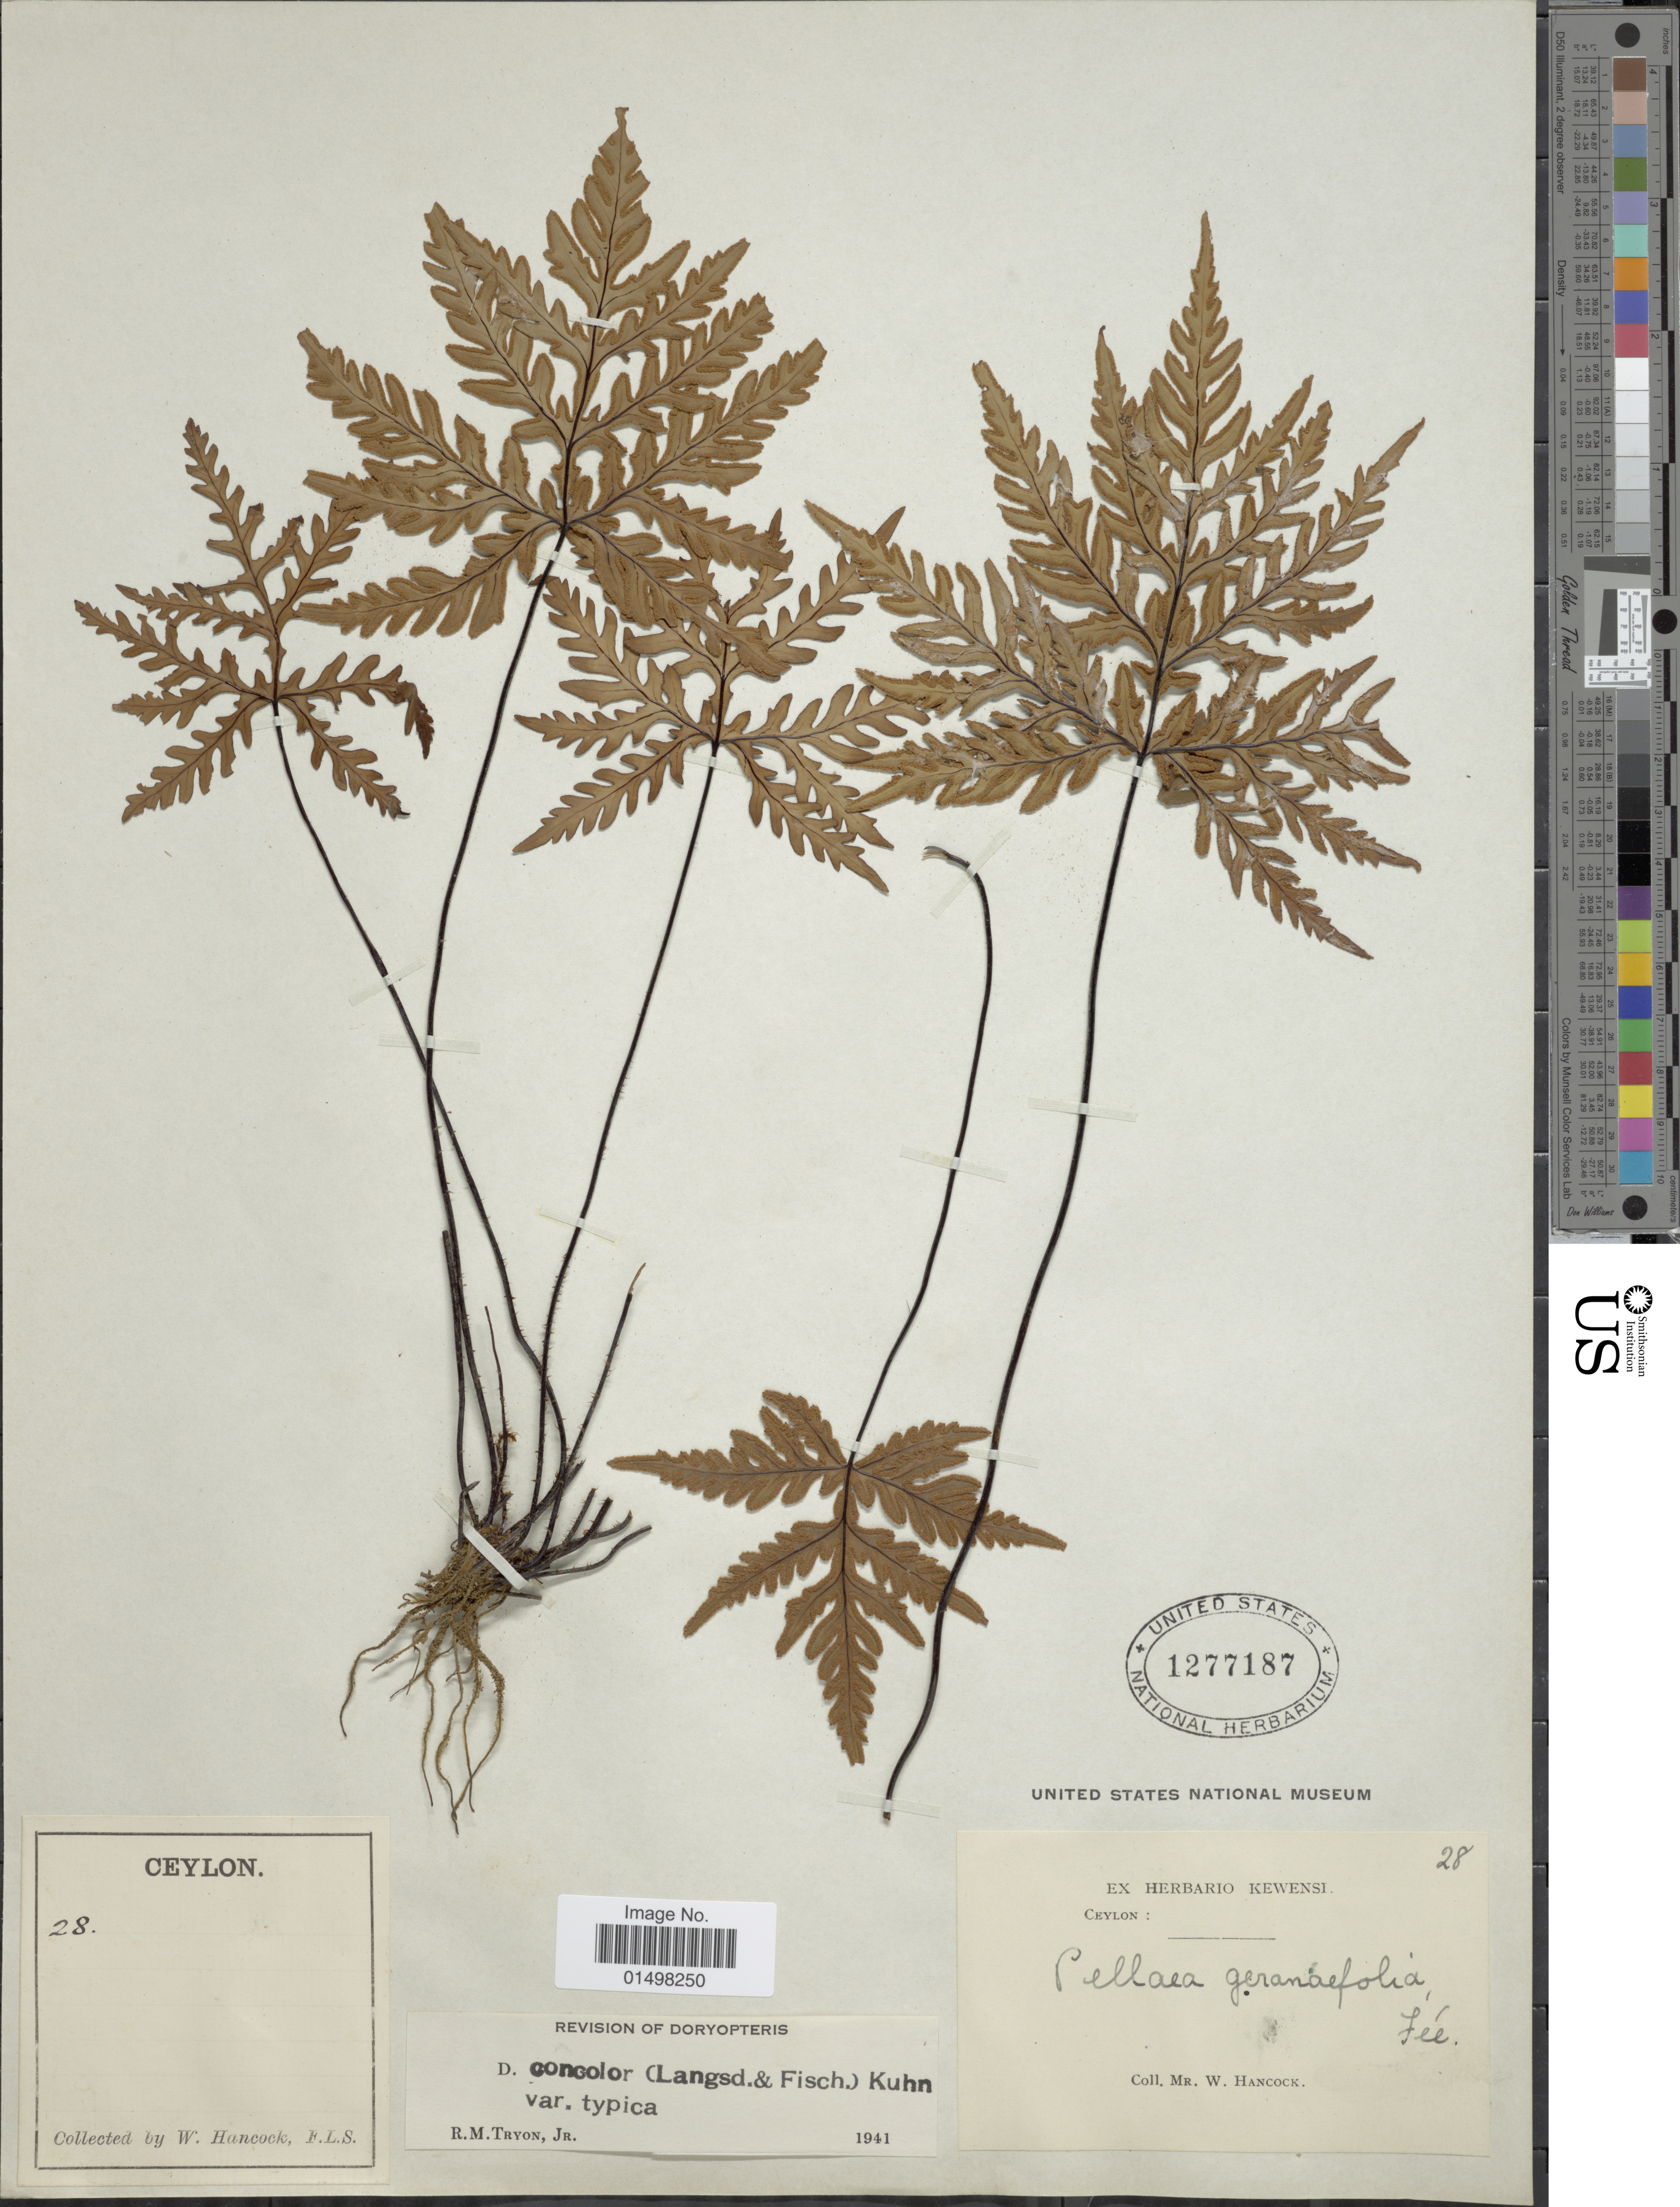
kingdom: Plantae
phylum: Tracheophyta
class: Polypodiopsida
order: Polypodiales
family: Pteridaceae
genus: Doryopteris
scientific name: Doryopteris concolor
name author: (Langsd. & Fisch.) Kuhn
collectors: W. Hancock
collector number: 28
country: Sri Lanka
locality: Ceylon.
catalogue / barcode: US 1277187